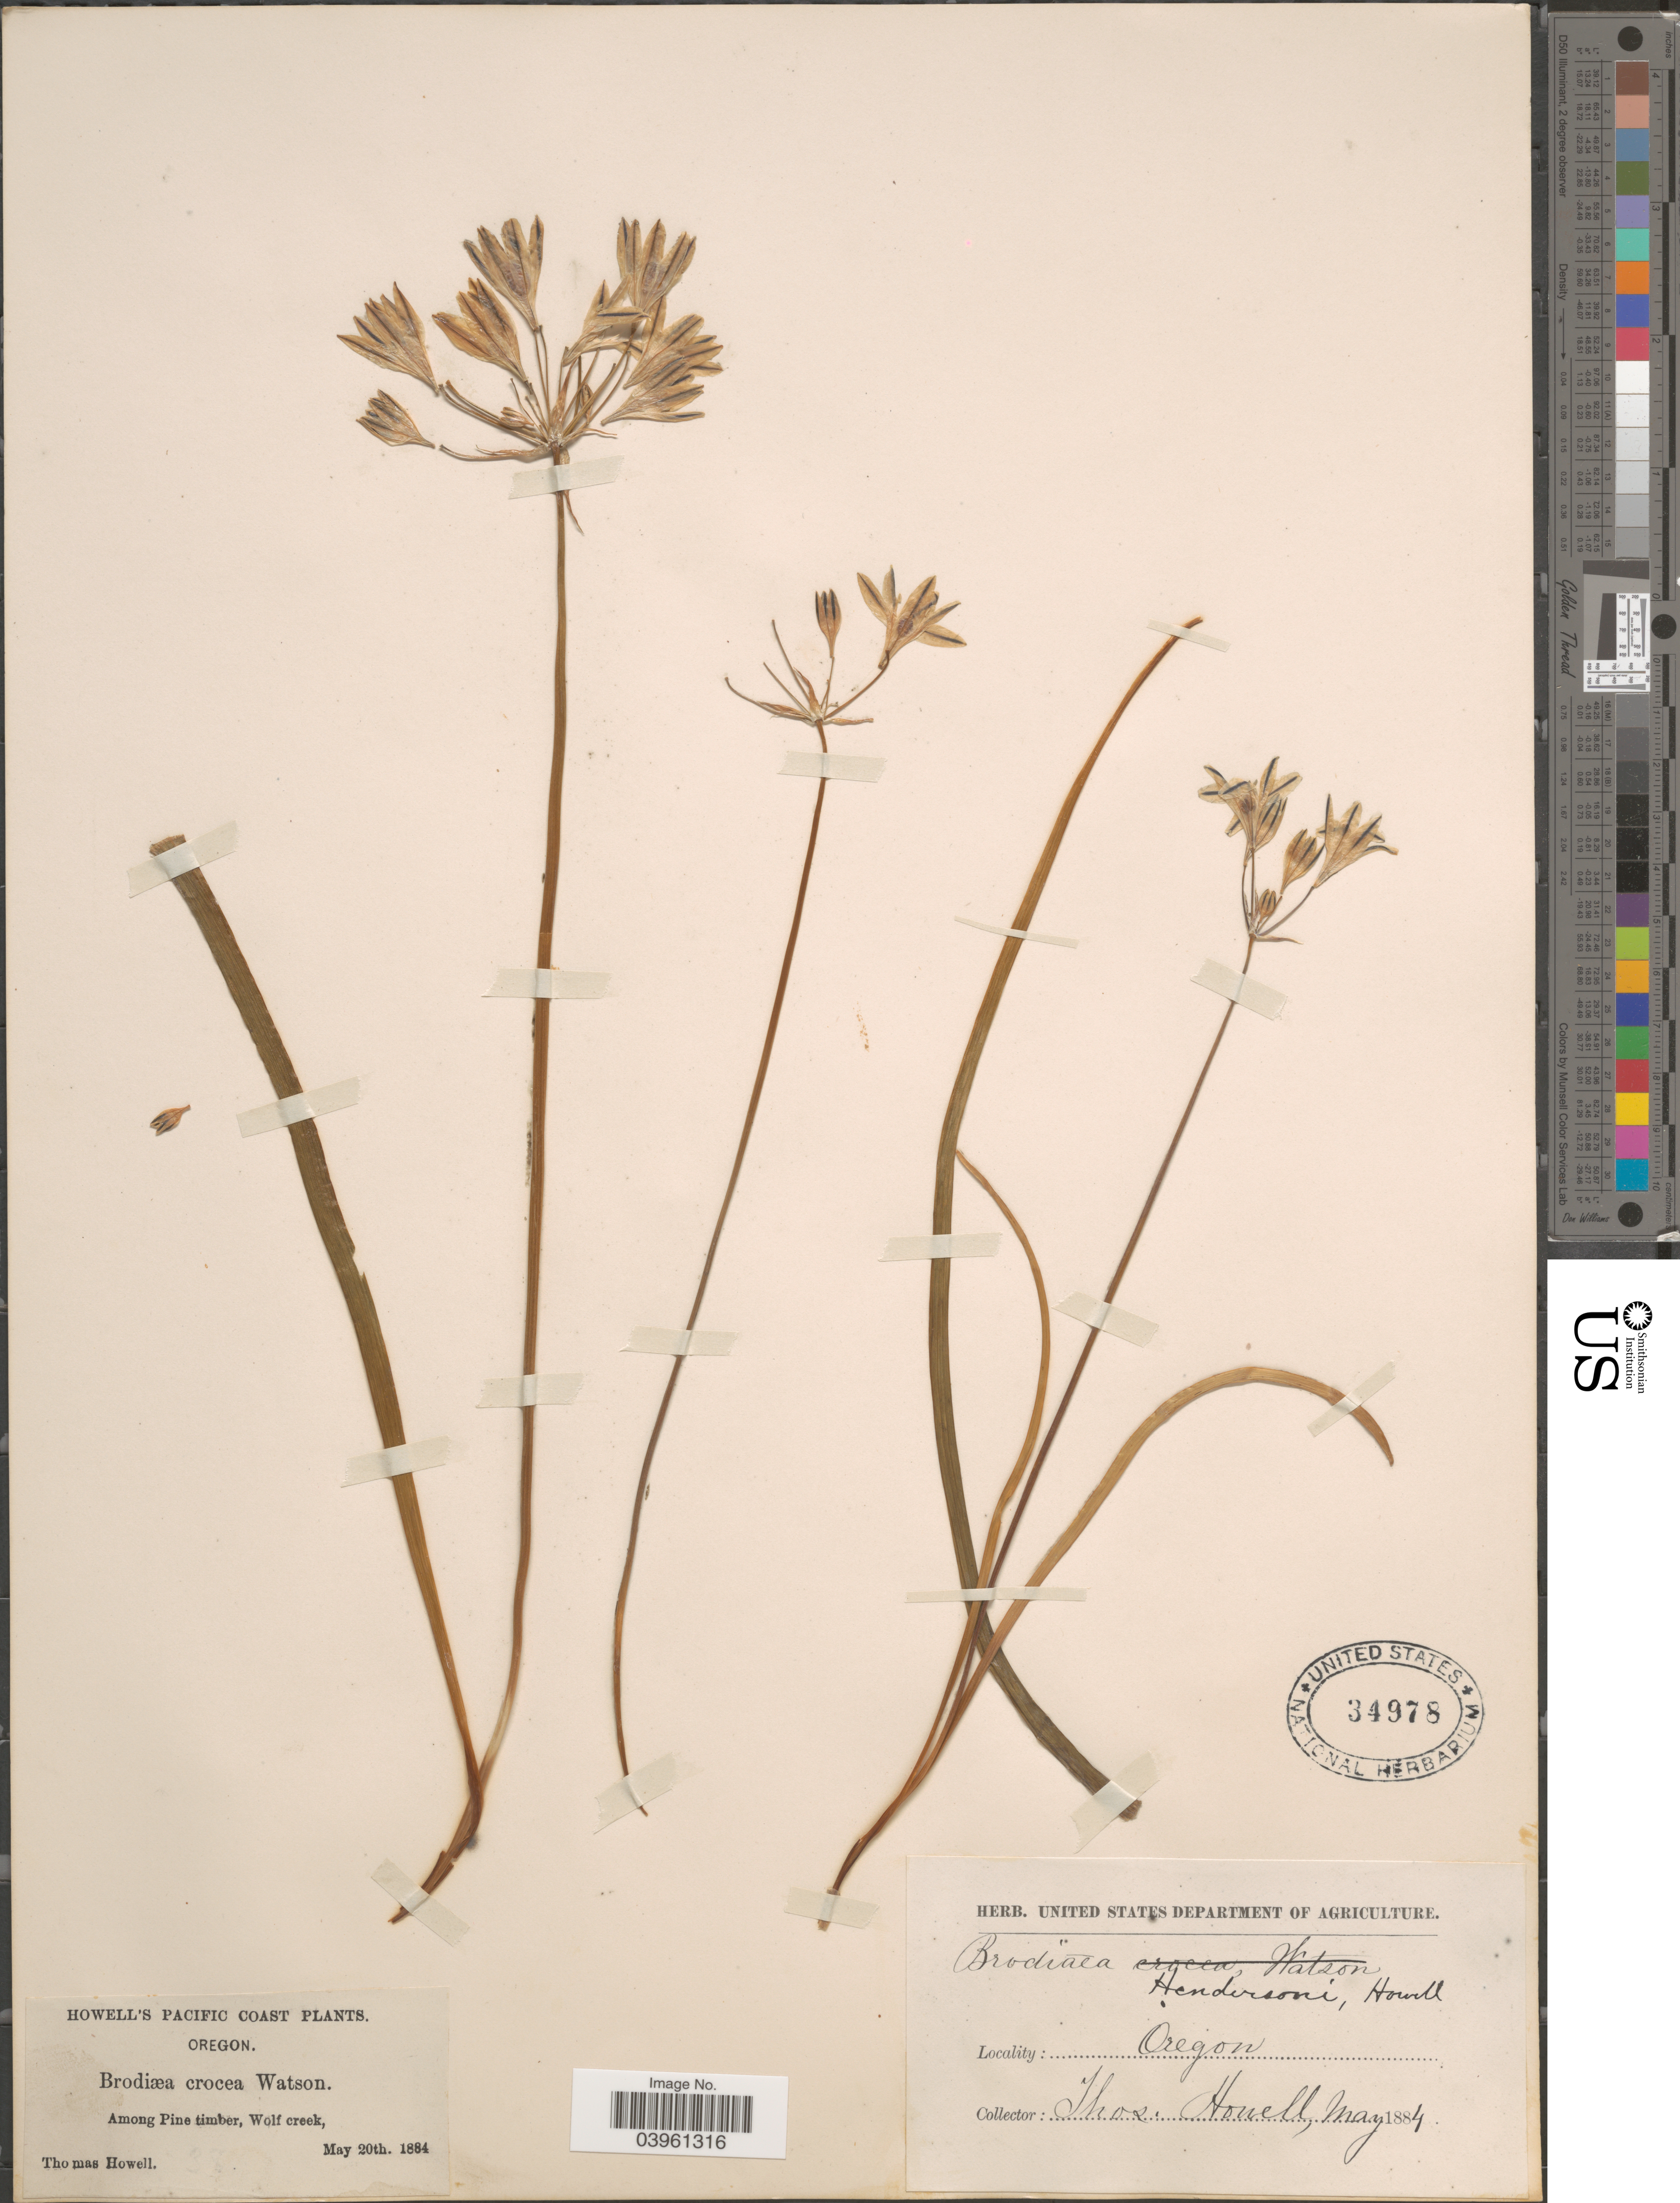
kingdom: Plantae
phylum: Tracheophyta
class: Liliopsida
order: Asparagales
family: Asparagaceae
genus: Triteleia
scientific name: Triteleia hendersonii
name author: Greene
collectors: T. Howell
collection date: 1884-05-20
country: United States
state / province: Oregon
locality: Pacific Coast. Among Pine timber, Wolf creek.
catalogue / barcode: US 34978